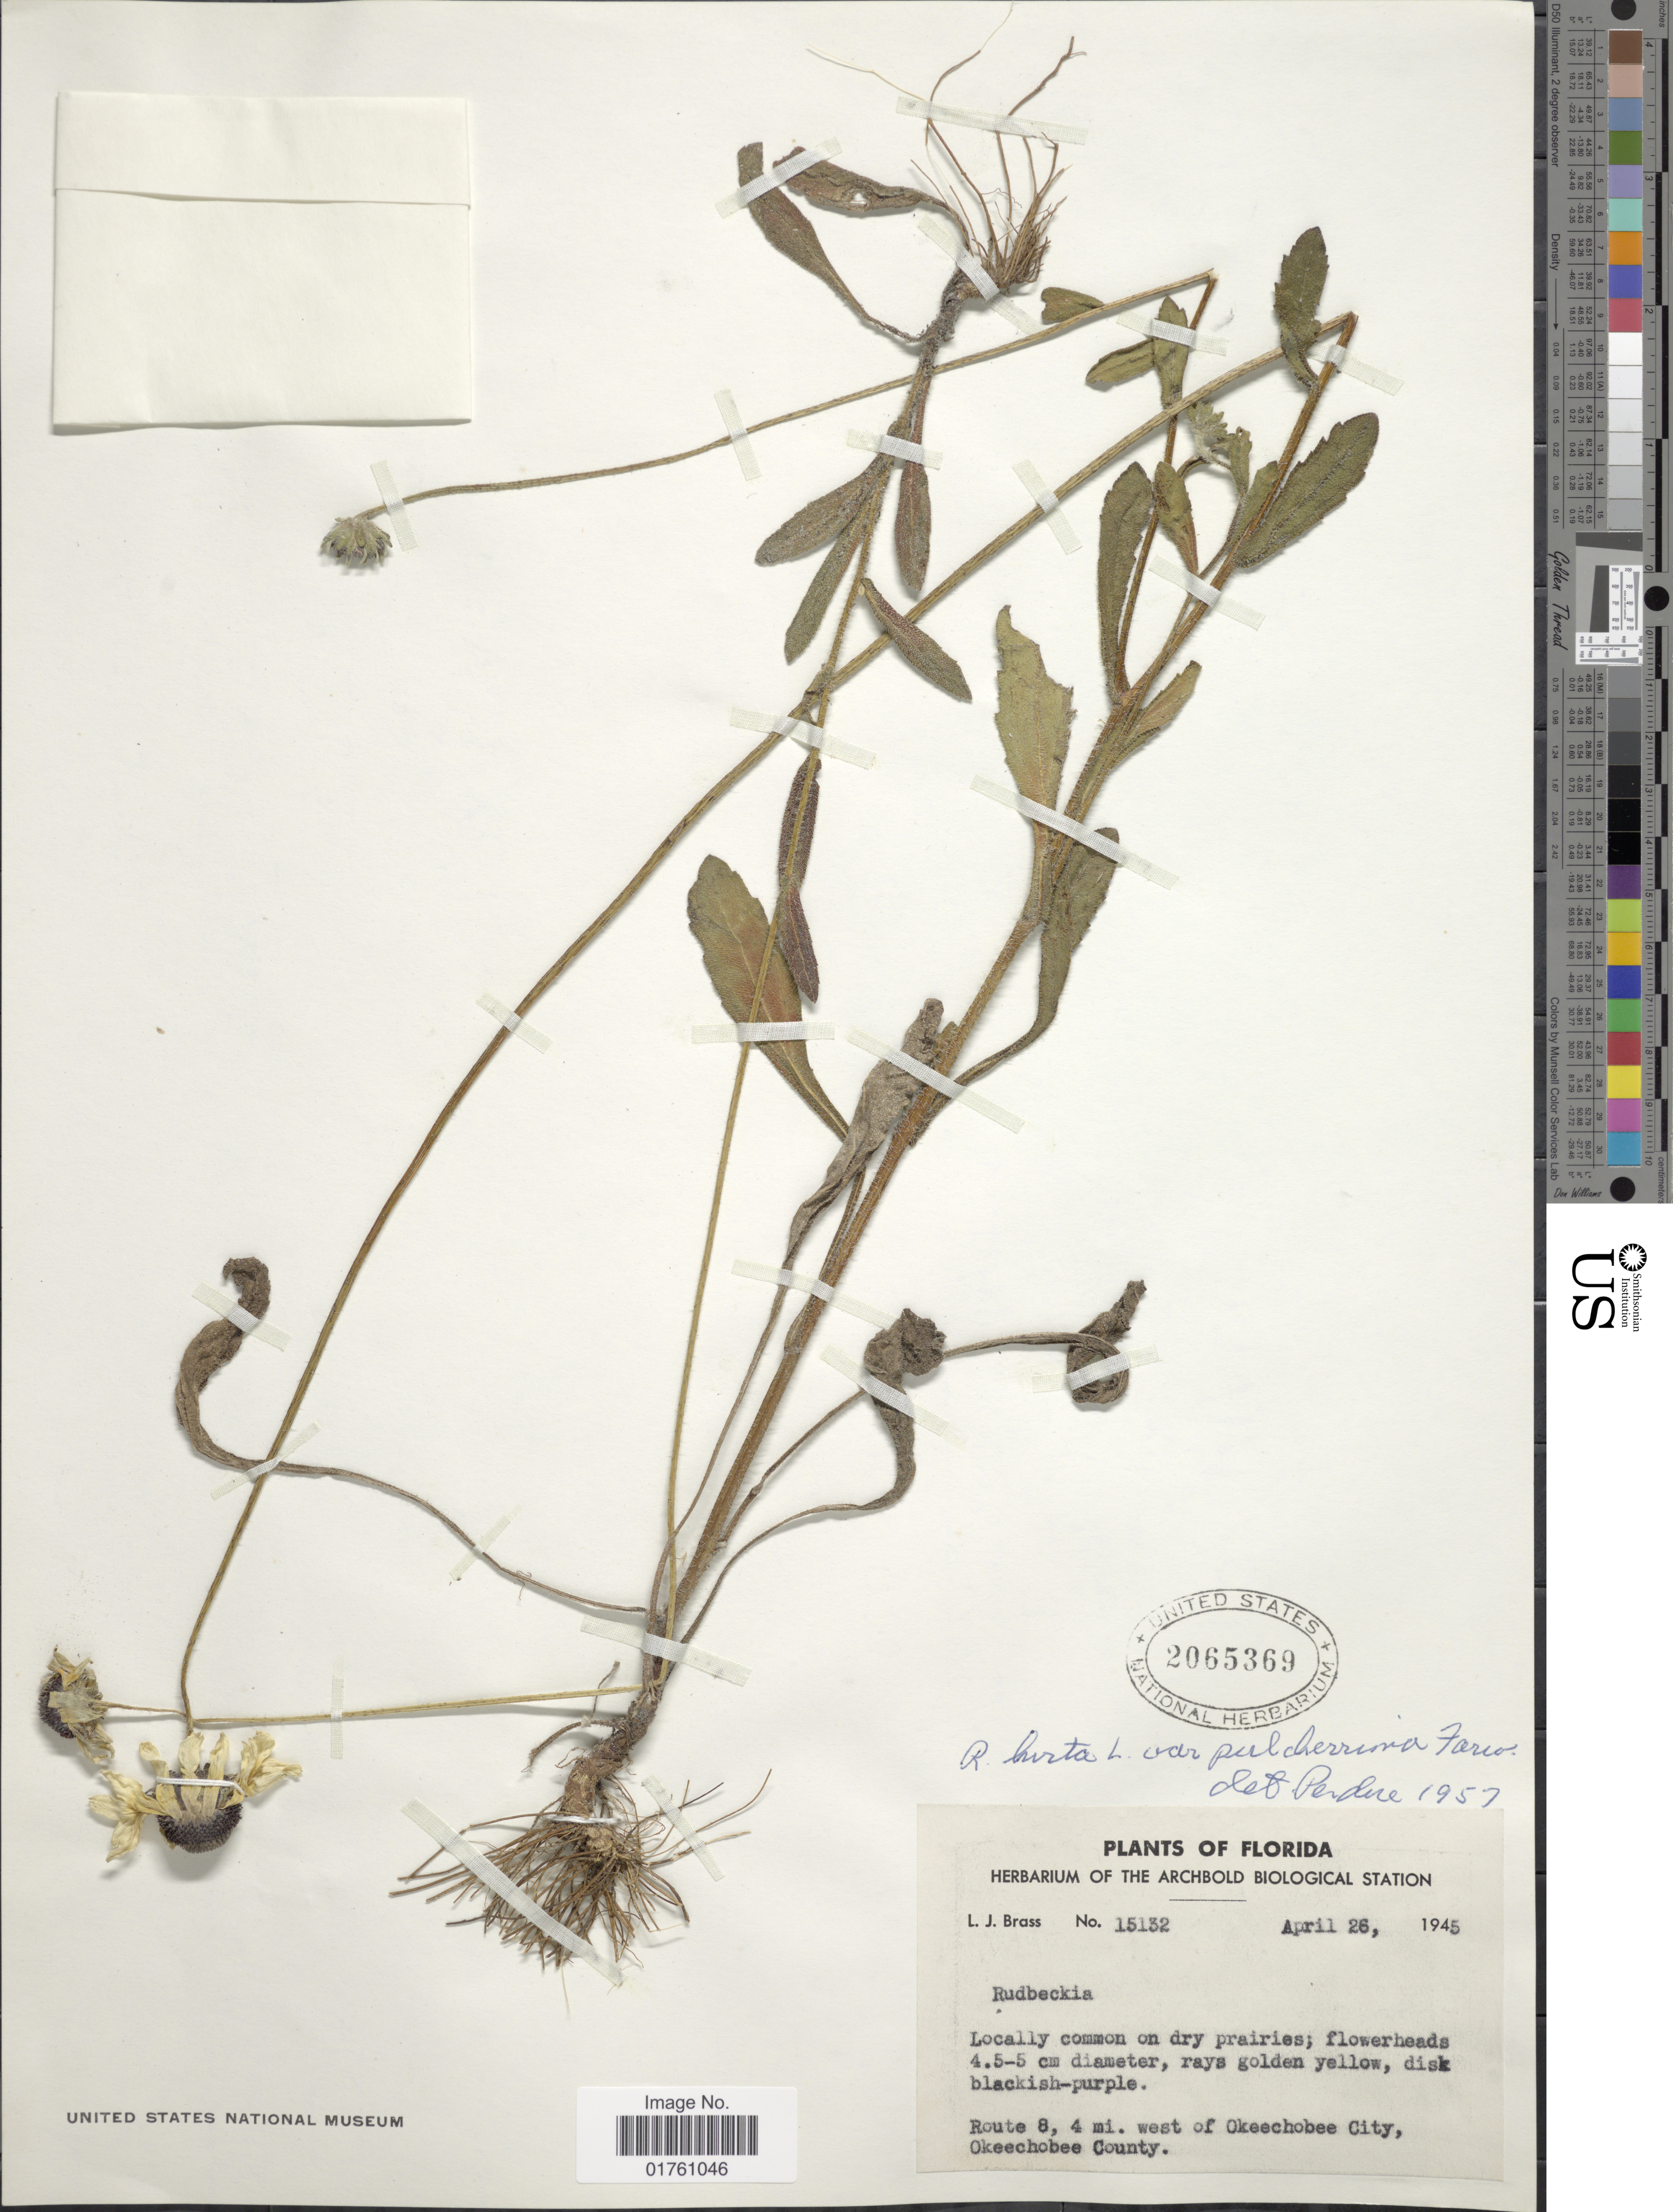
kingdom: Plantae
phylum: Tracheophyta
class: Magnoliopsida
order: Asterales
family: Asteraceae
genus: Rudbeckia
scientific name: Rudbeckia hirta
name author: L.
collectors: L. J. Brass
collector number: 15132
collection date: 1945-04-26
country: United States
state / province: Florida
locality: Route 8, 4 mi west of Okeechobee City, Okeechobee County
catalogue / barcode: US 2065369